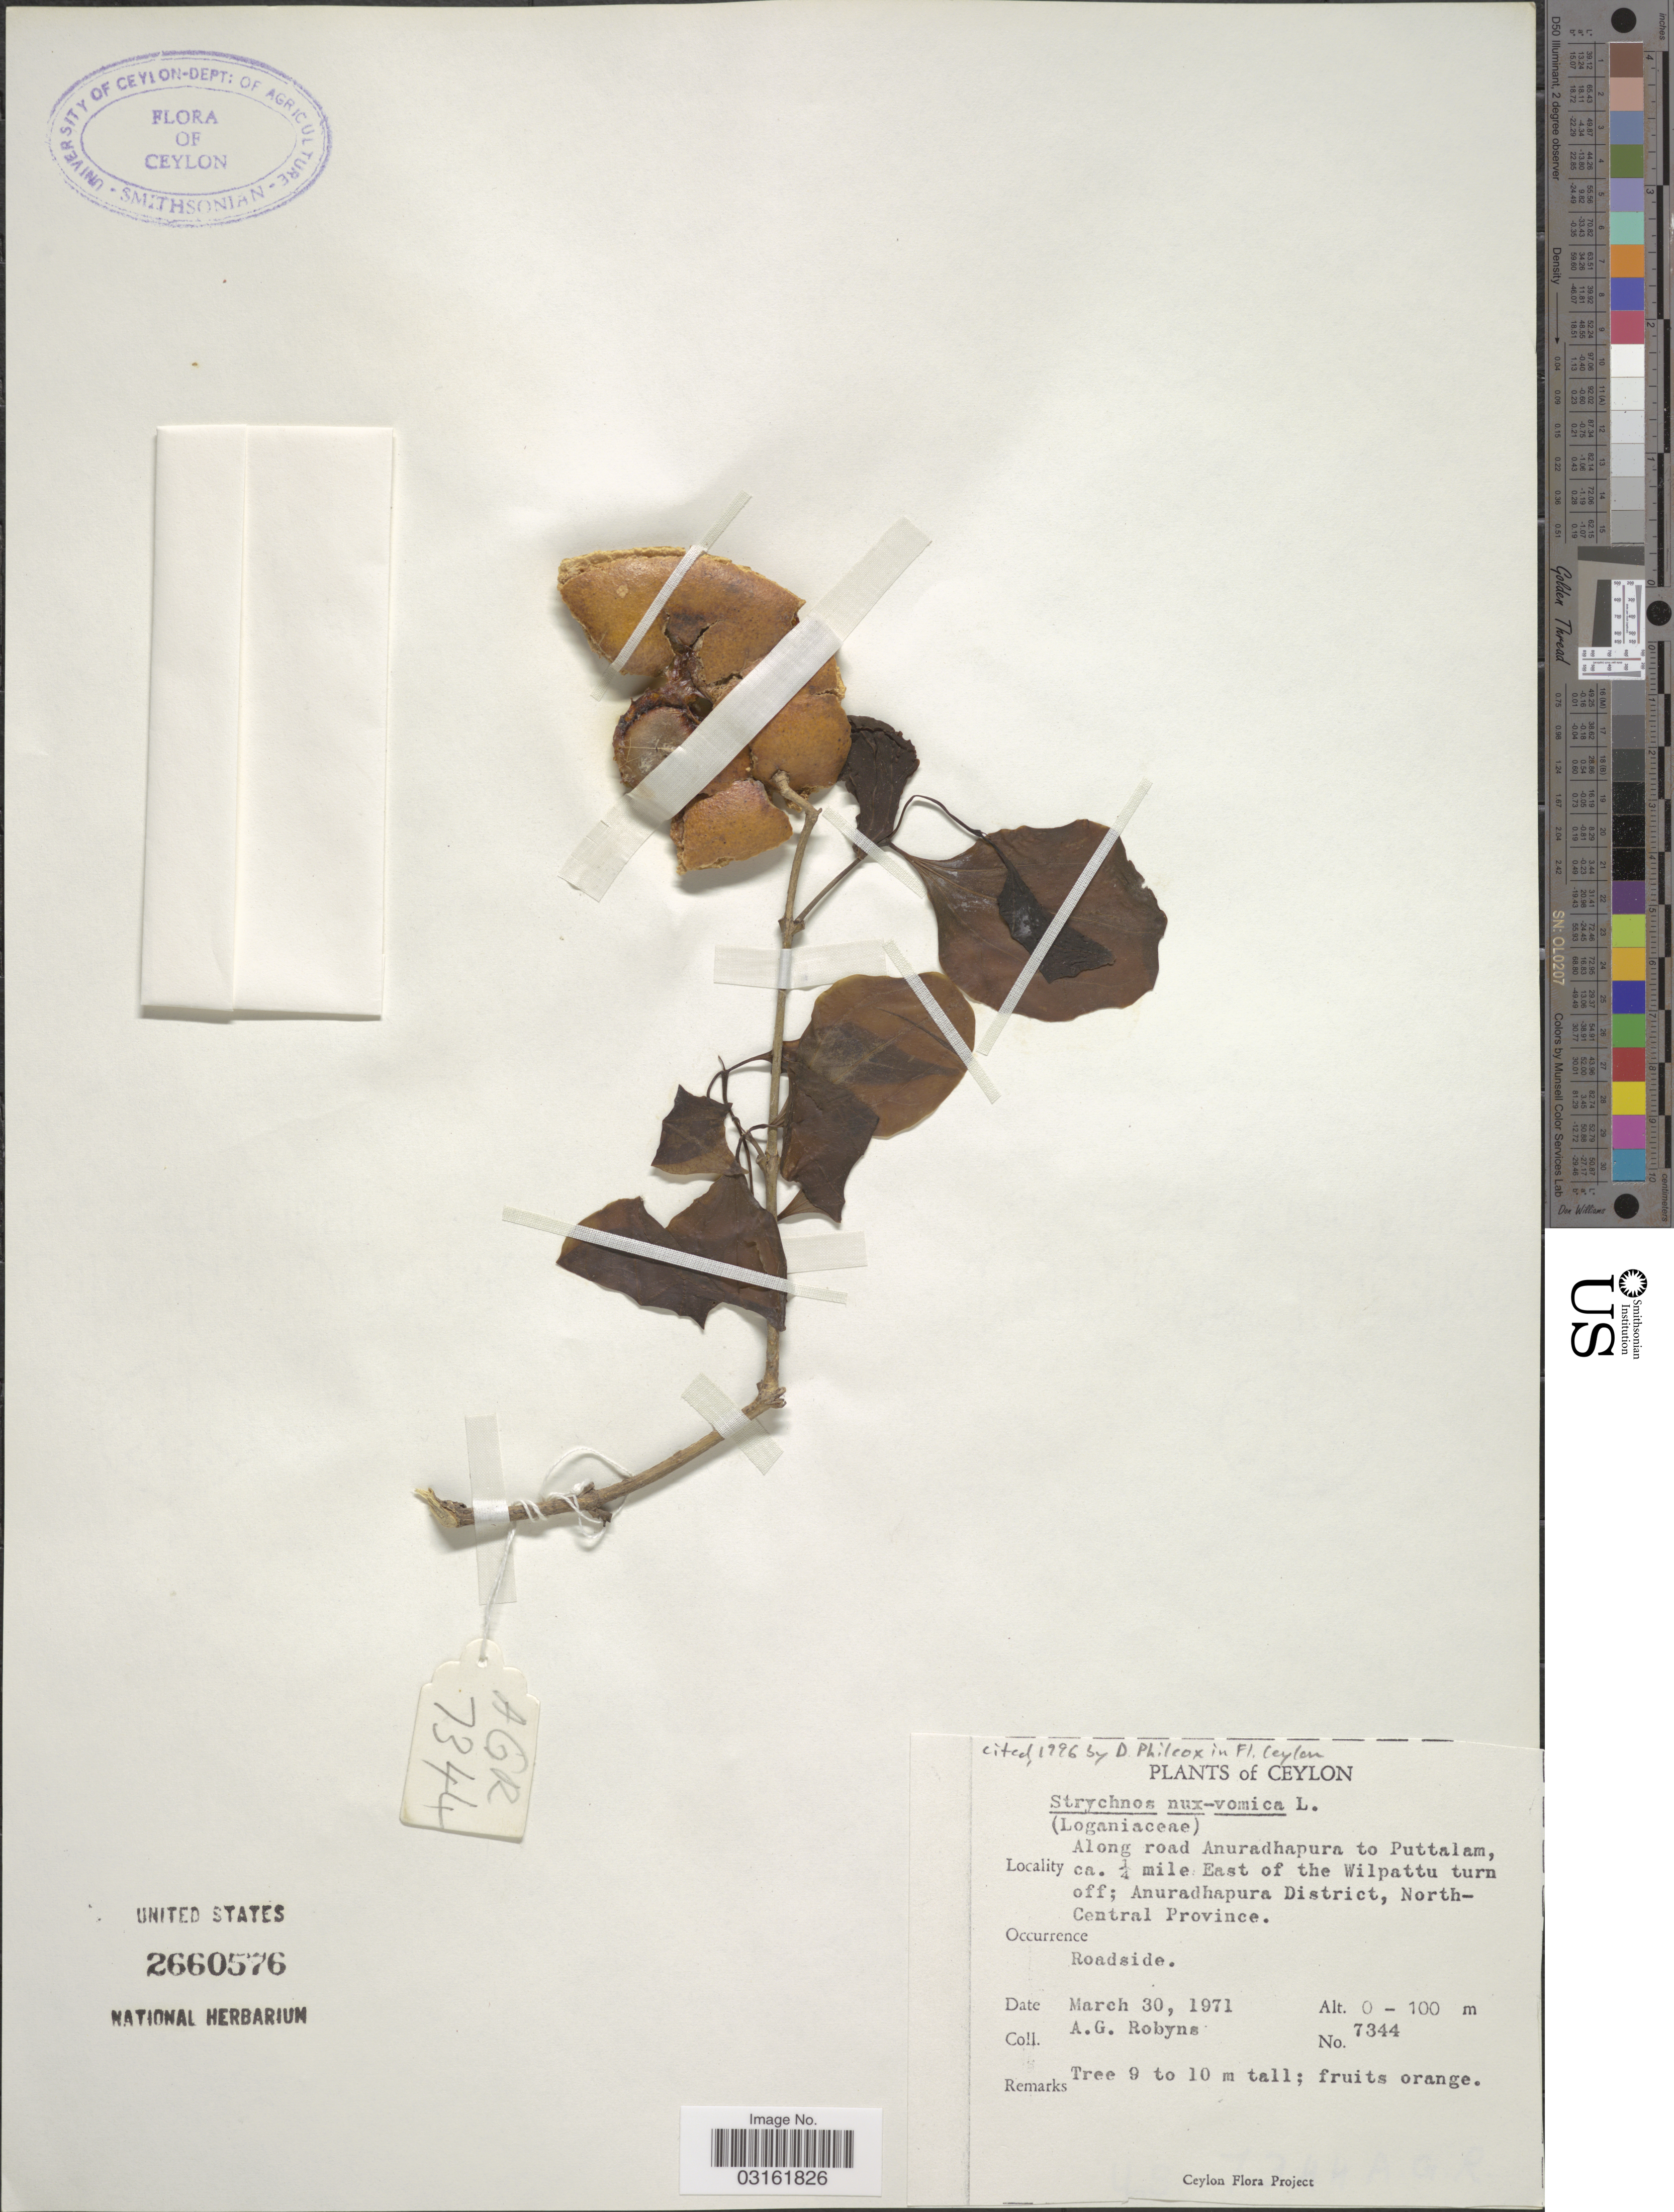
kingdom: Plantae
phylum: Tracheophyta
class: Magnoliopsida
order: Gentianales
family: Loganiaceae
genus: Strychnos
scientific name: Strychnos nux-vomica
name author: L.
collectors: A. Robyns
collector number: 7344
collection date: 1971-03-30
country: Sri Lanka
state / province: North Central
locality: Ceylon. Along road Anuradhapura to Puttulam, ca. ¼ mile East of the Wilpattu turn off; Anuradhapura District, North-Central Province.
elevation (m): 0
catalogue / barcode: US 2660576